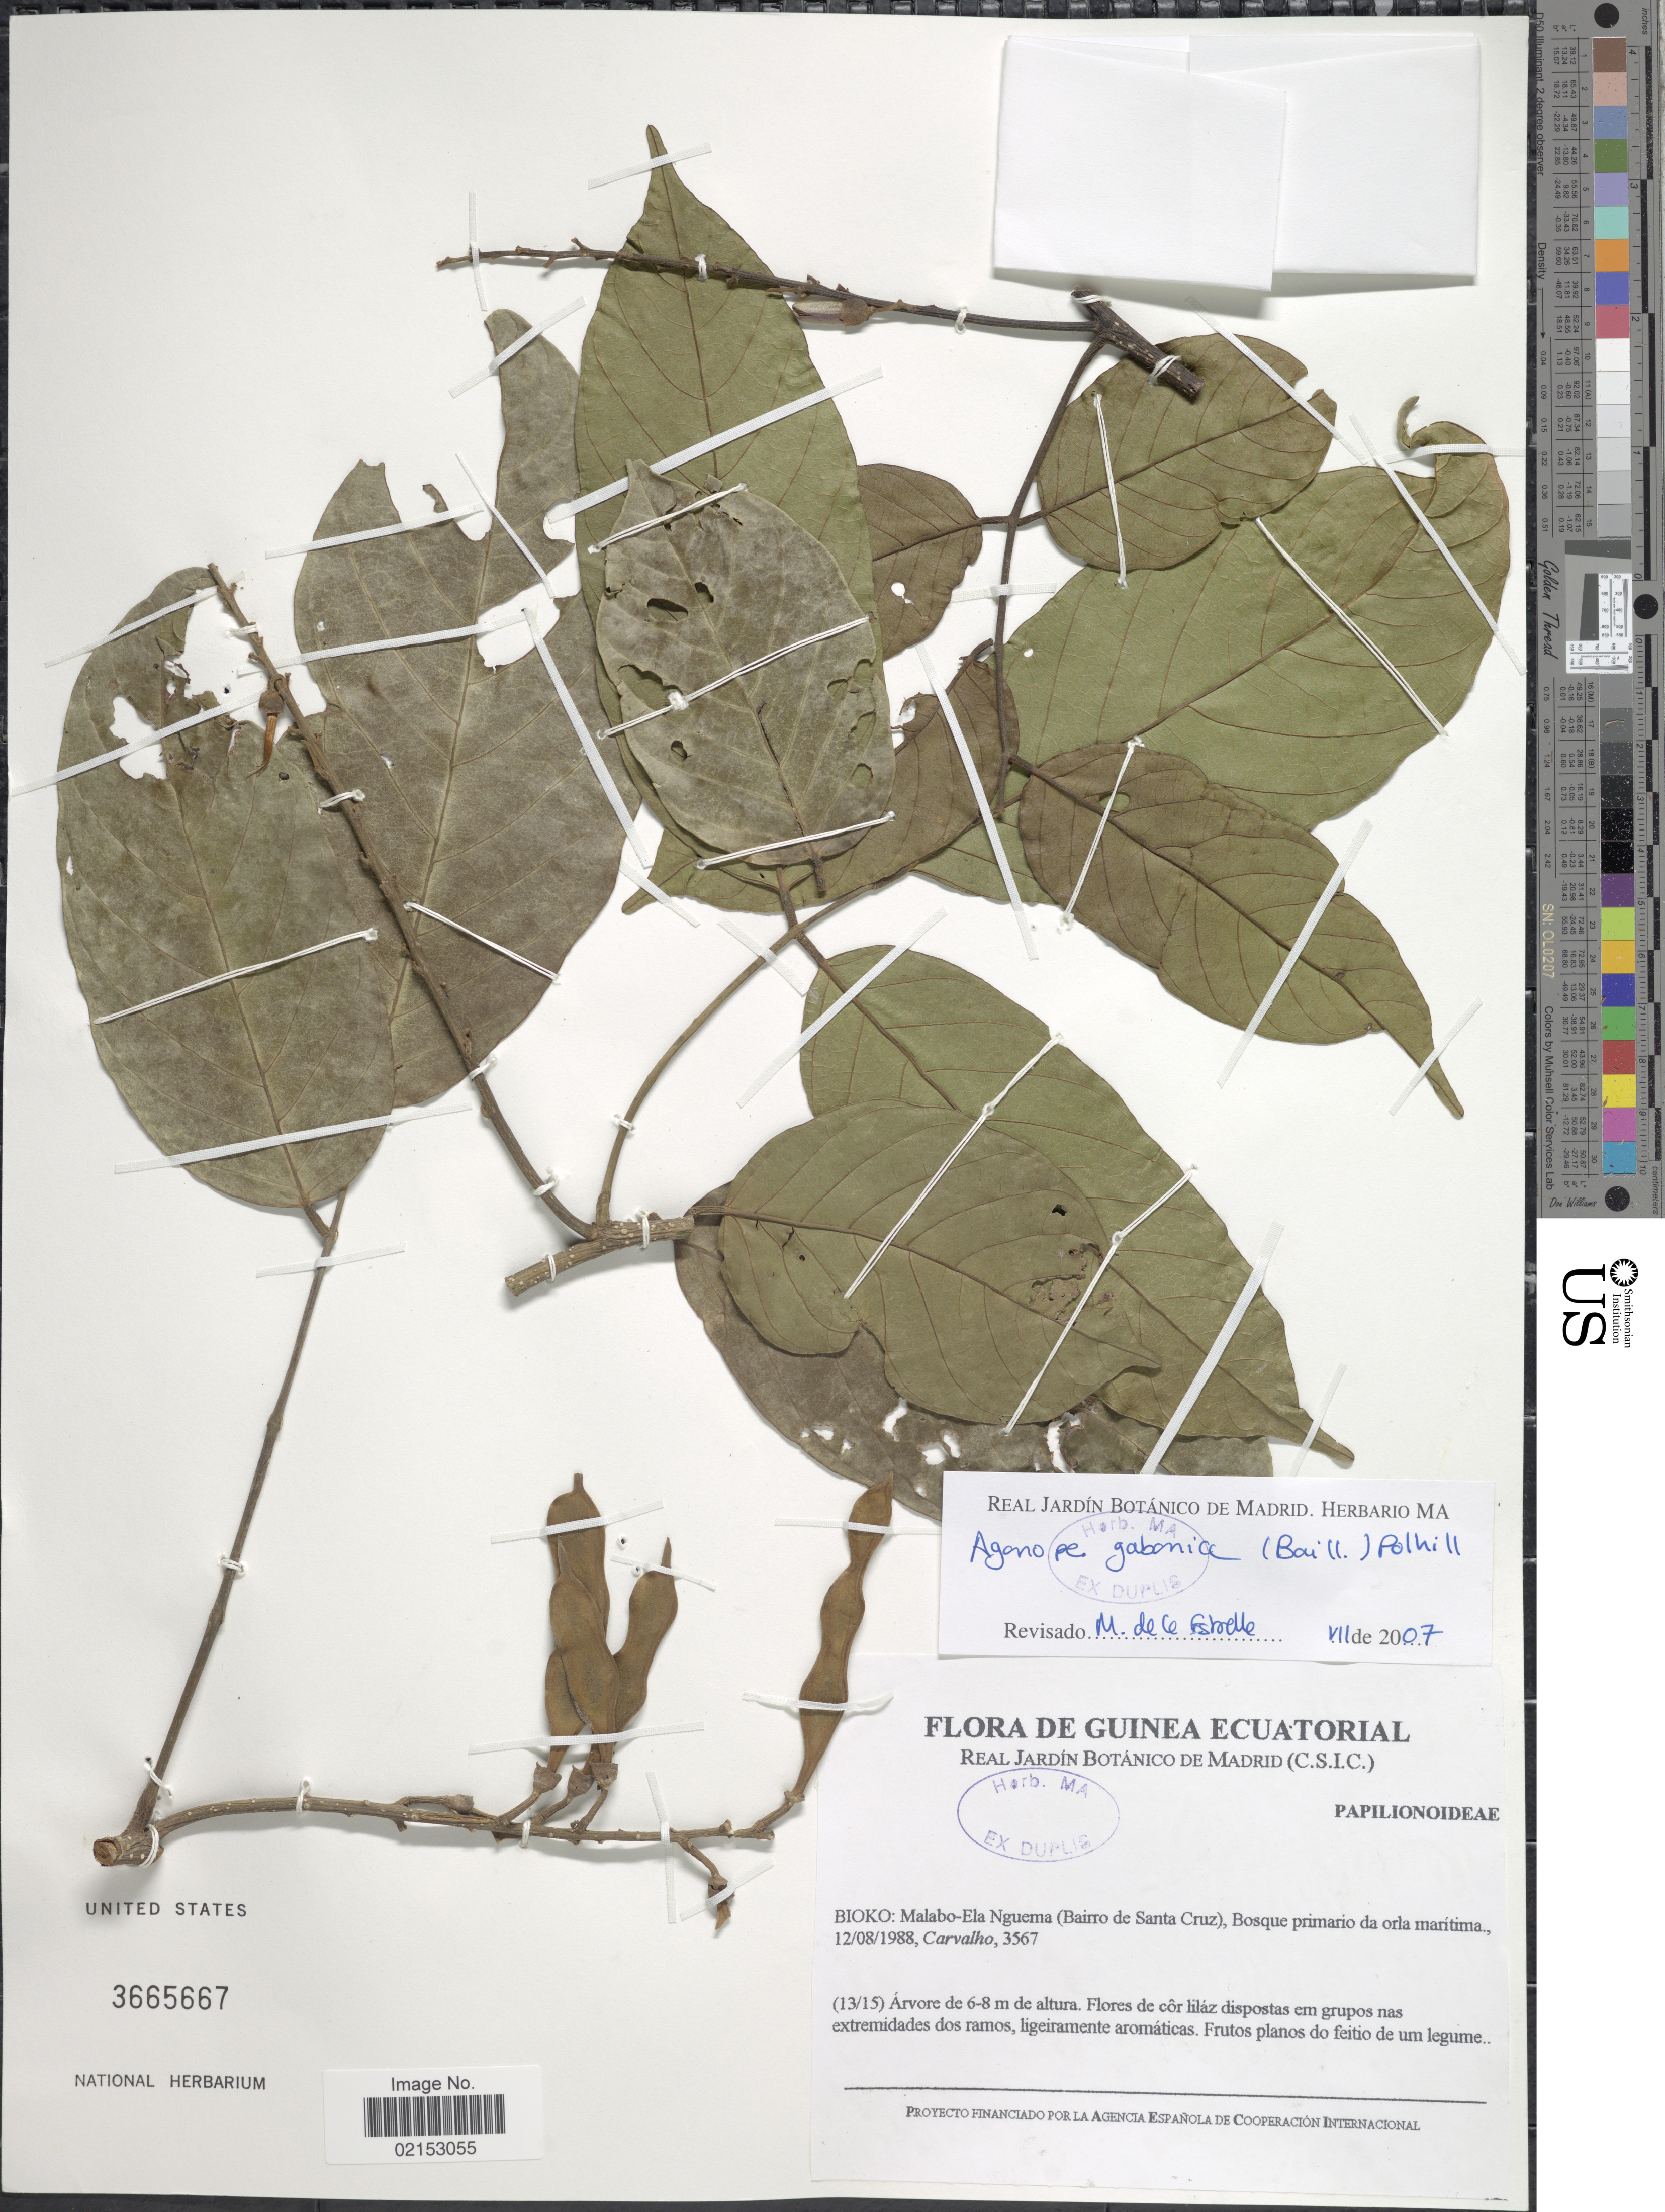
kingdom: Plantae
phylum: Tracheophyta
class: Magnoliopsida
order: Fabales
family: Fabaceae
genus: Aganope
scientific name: Aganope gabonica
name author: (Baill.) Polhill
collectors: Carvalho, --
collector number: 3567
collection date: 1988-08-12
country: Equatorial Guinea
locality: Bioko: Malabo-Ela Nguema (Bairro de Santa Cruz), Bosque primario da orla marítima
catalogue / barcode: US 3665667